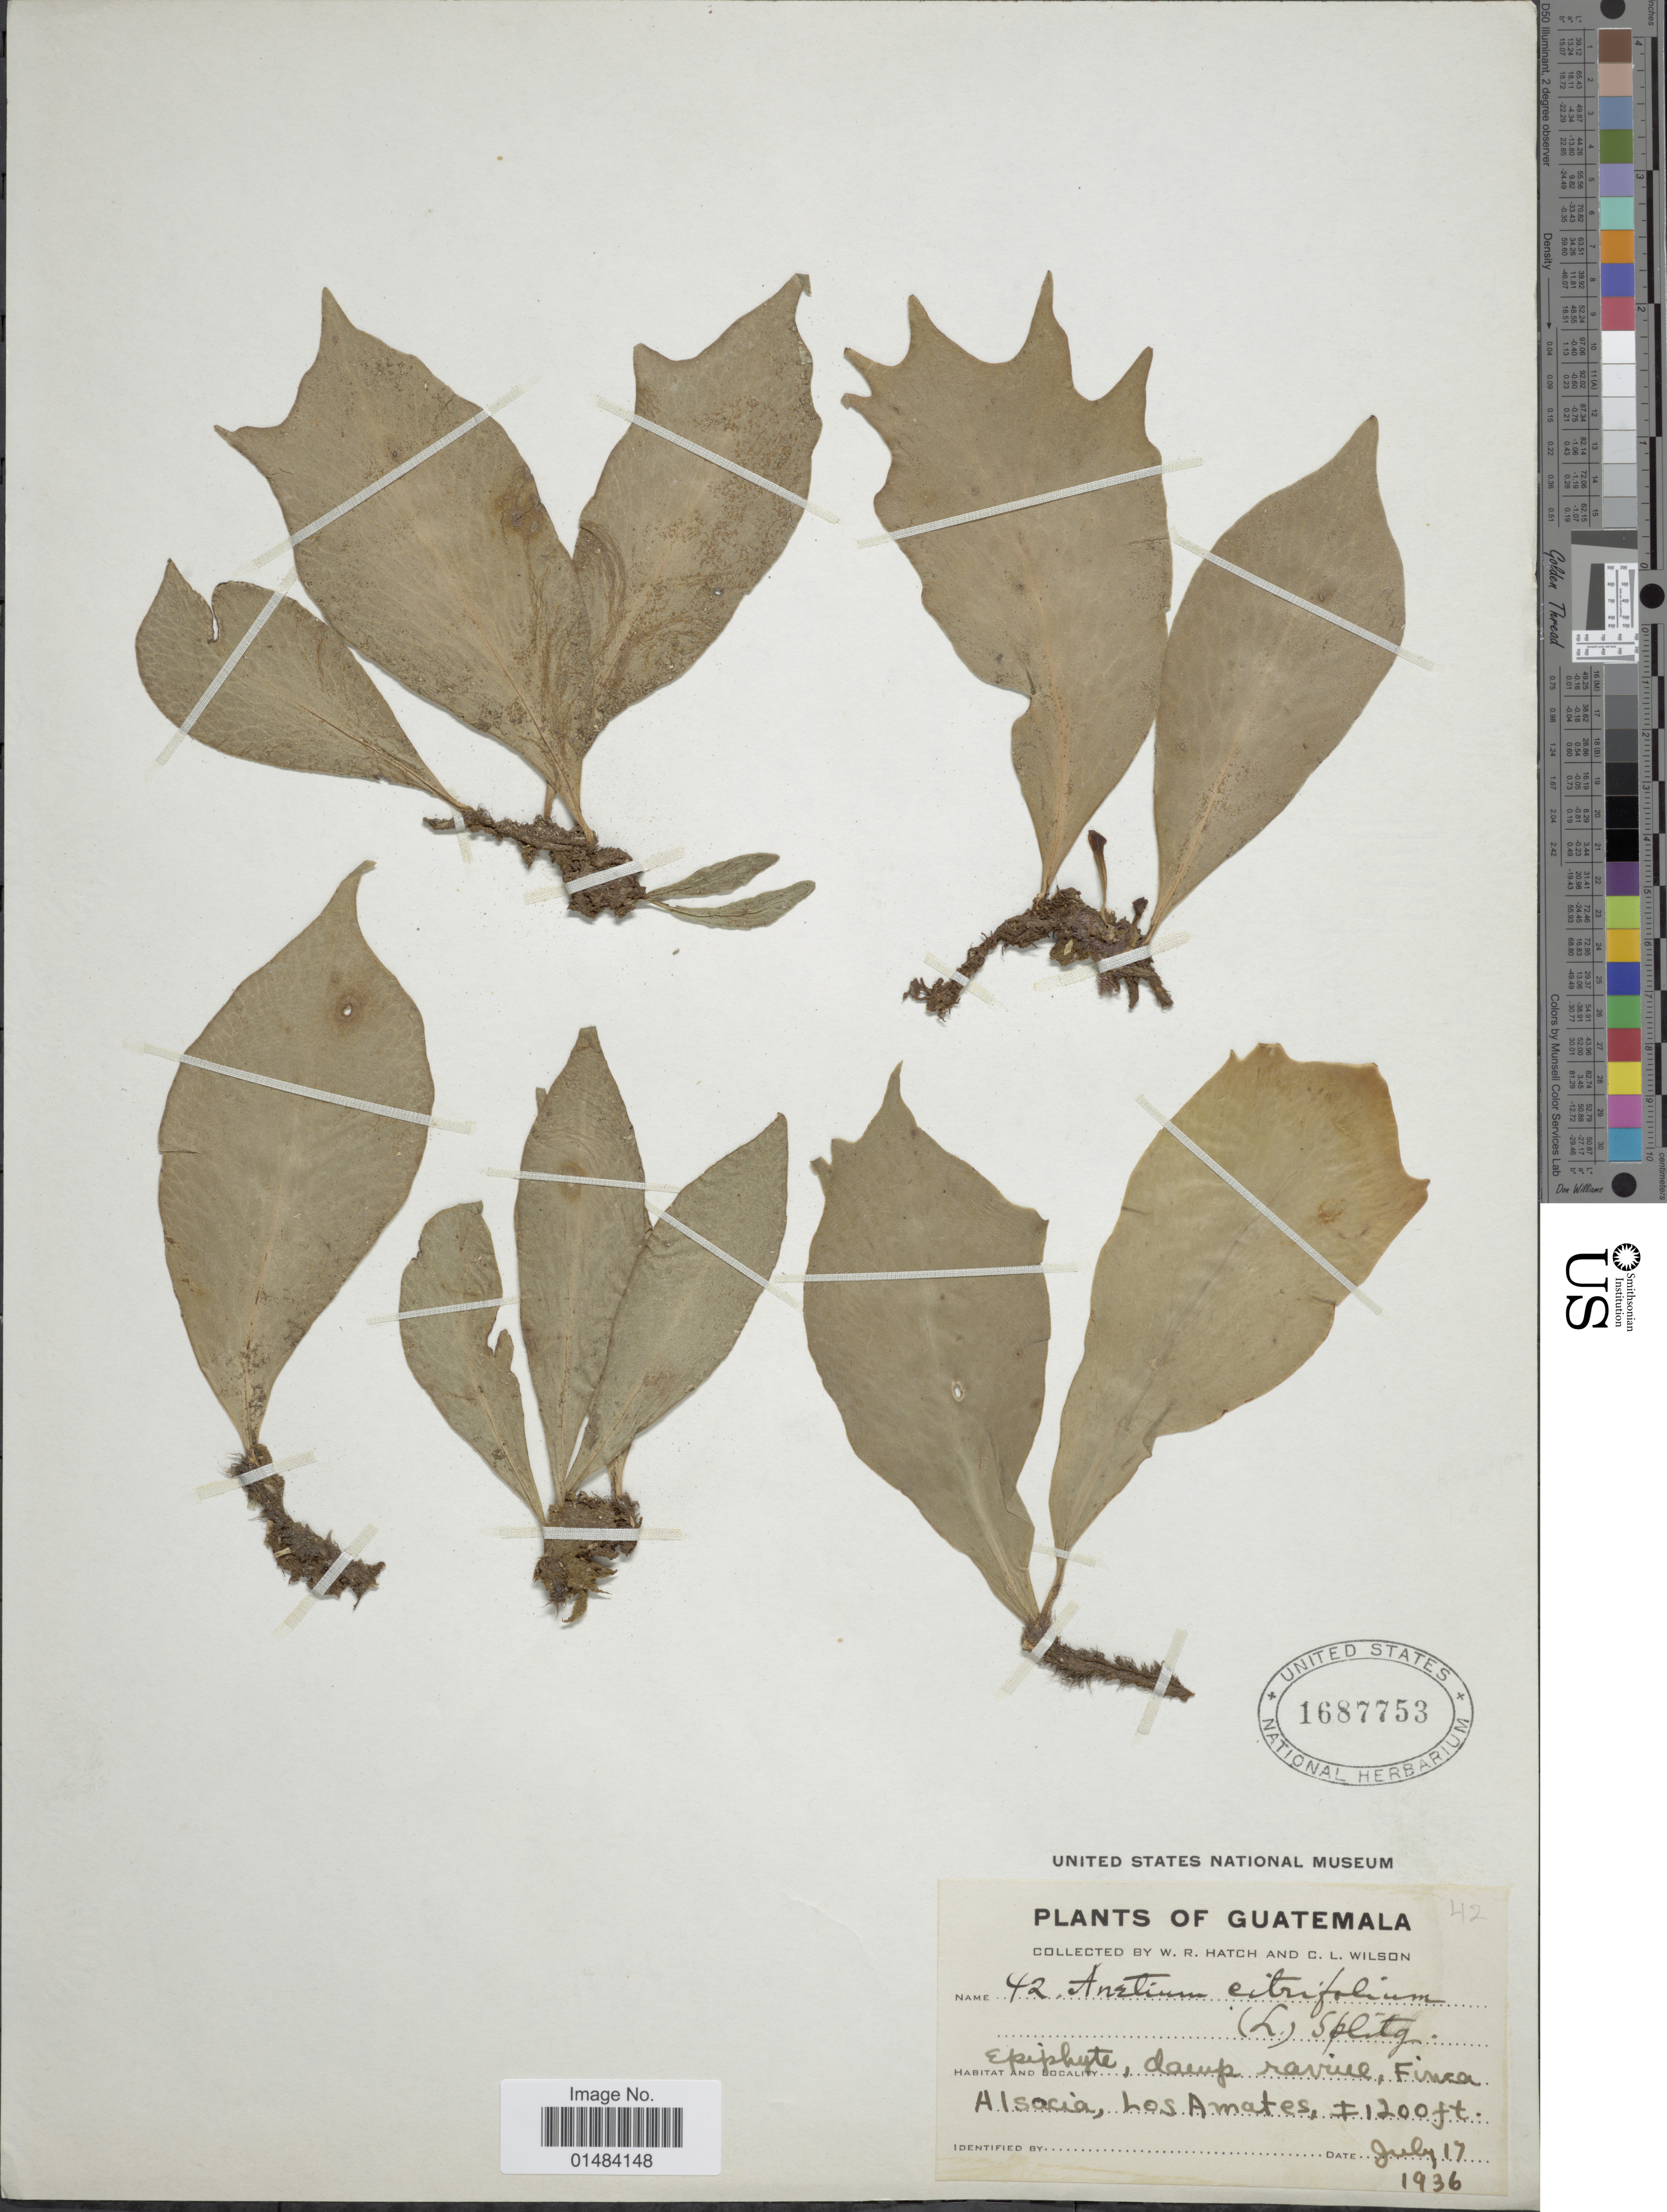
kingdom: Plantae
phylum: Tracheophyta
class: Polypodiopsida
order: Polypodiales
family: Pteridaceae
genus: Anetium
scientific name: Anetium citrifolium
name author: (L.) Splitg.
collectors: W. Hatch & C. L. Wilson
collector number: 42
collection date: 1936-07-17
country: Guatemala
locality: Finca Al socia, Los Amates.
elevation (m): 366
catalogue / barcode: US 1687753